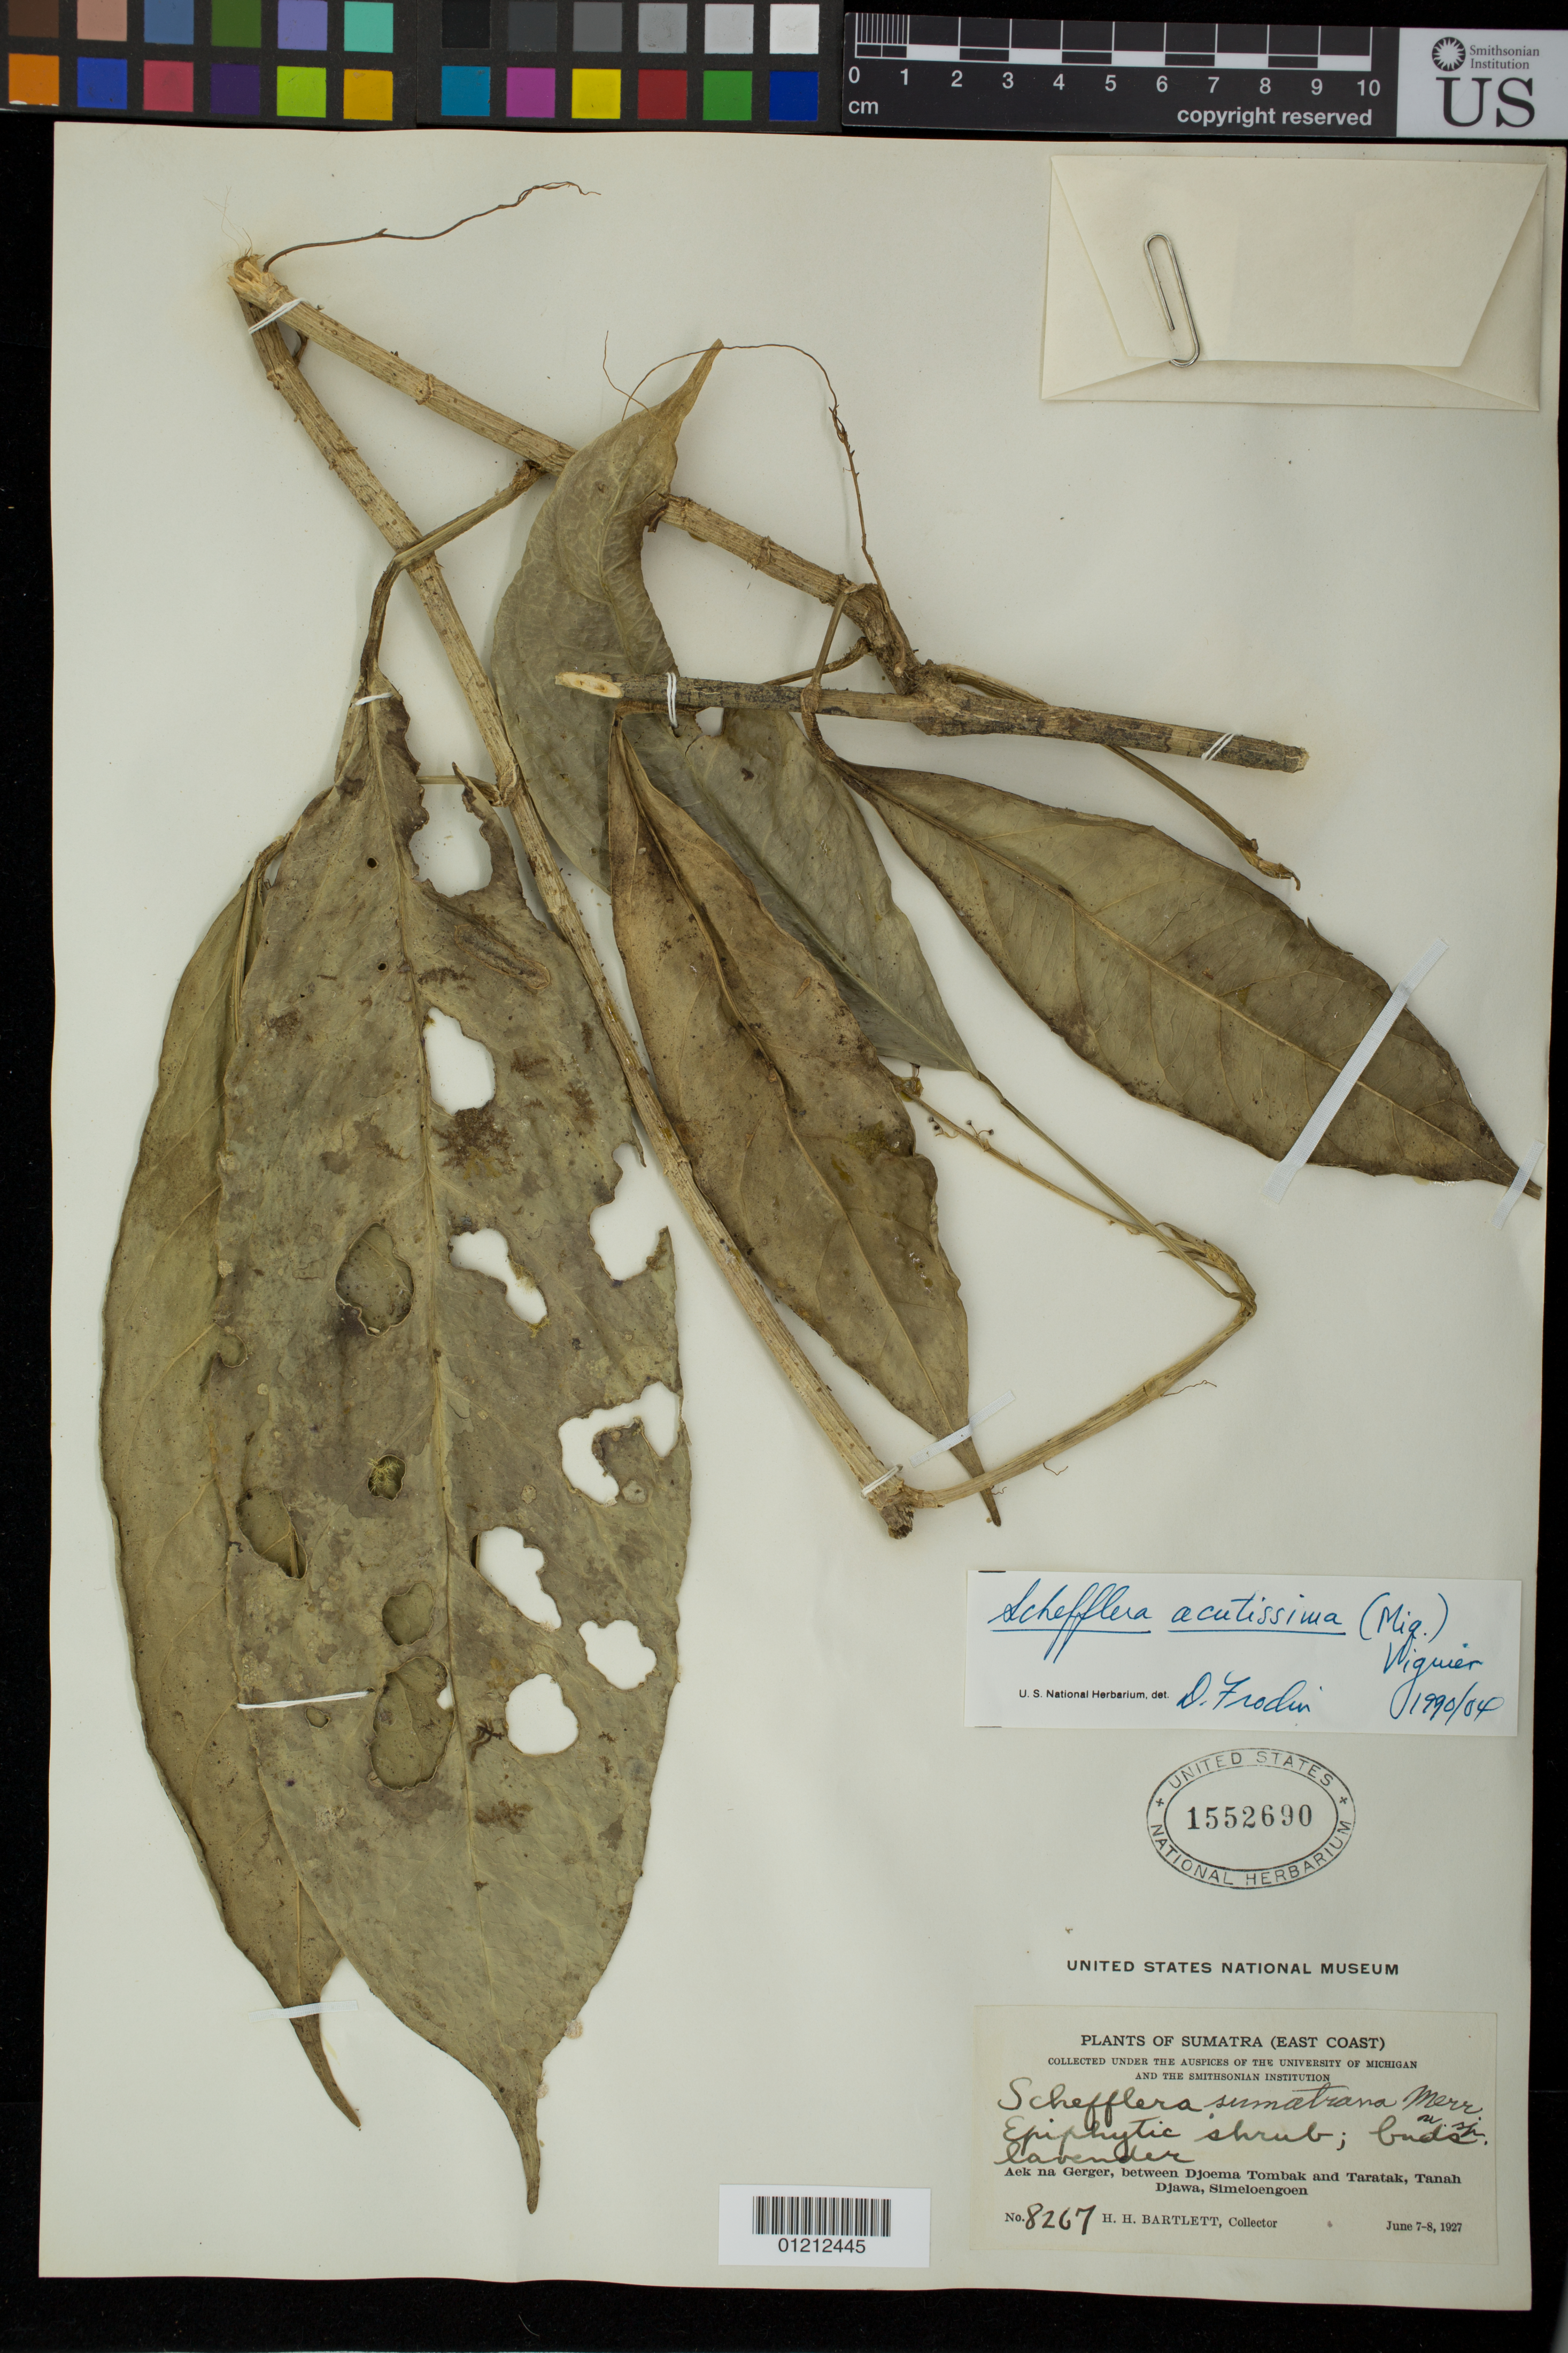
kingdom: Plantae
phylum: Tracheophyta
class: Magnoliopsida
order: Apiales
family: Araliaceae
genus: Heptapleurum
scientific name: Heptapleurum acutissimum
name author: (Miq.) Seem.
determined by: Wagner, W. L., (BOT), Smithsonian Institution - National Museum of Natural History (UNITED STATES)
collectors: H. H. Bartlett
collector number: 8267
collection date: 1927-06-07/1927-06-08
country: Indonesia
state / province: Sumatra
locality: Aek na Gerger, between Djoema Tombak and Taratak, Tanah Djawa, Simeloengoen.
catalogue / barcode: US 1552690